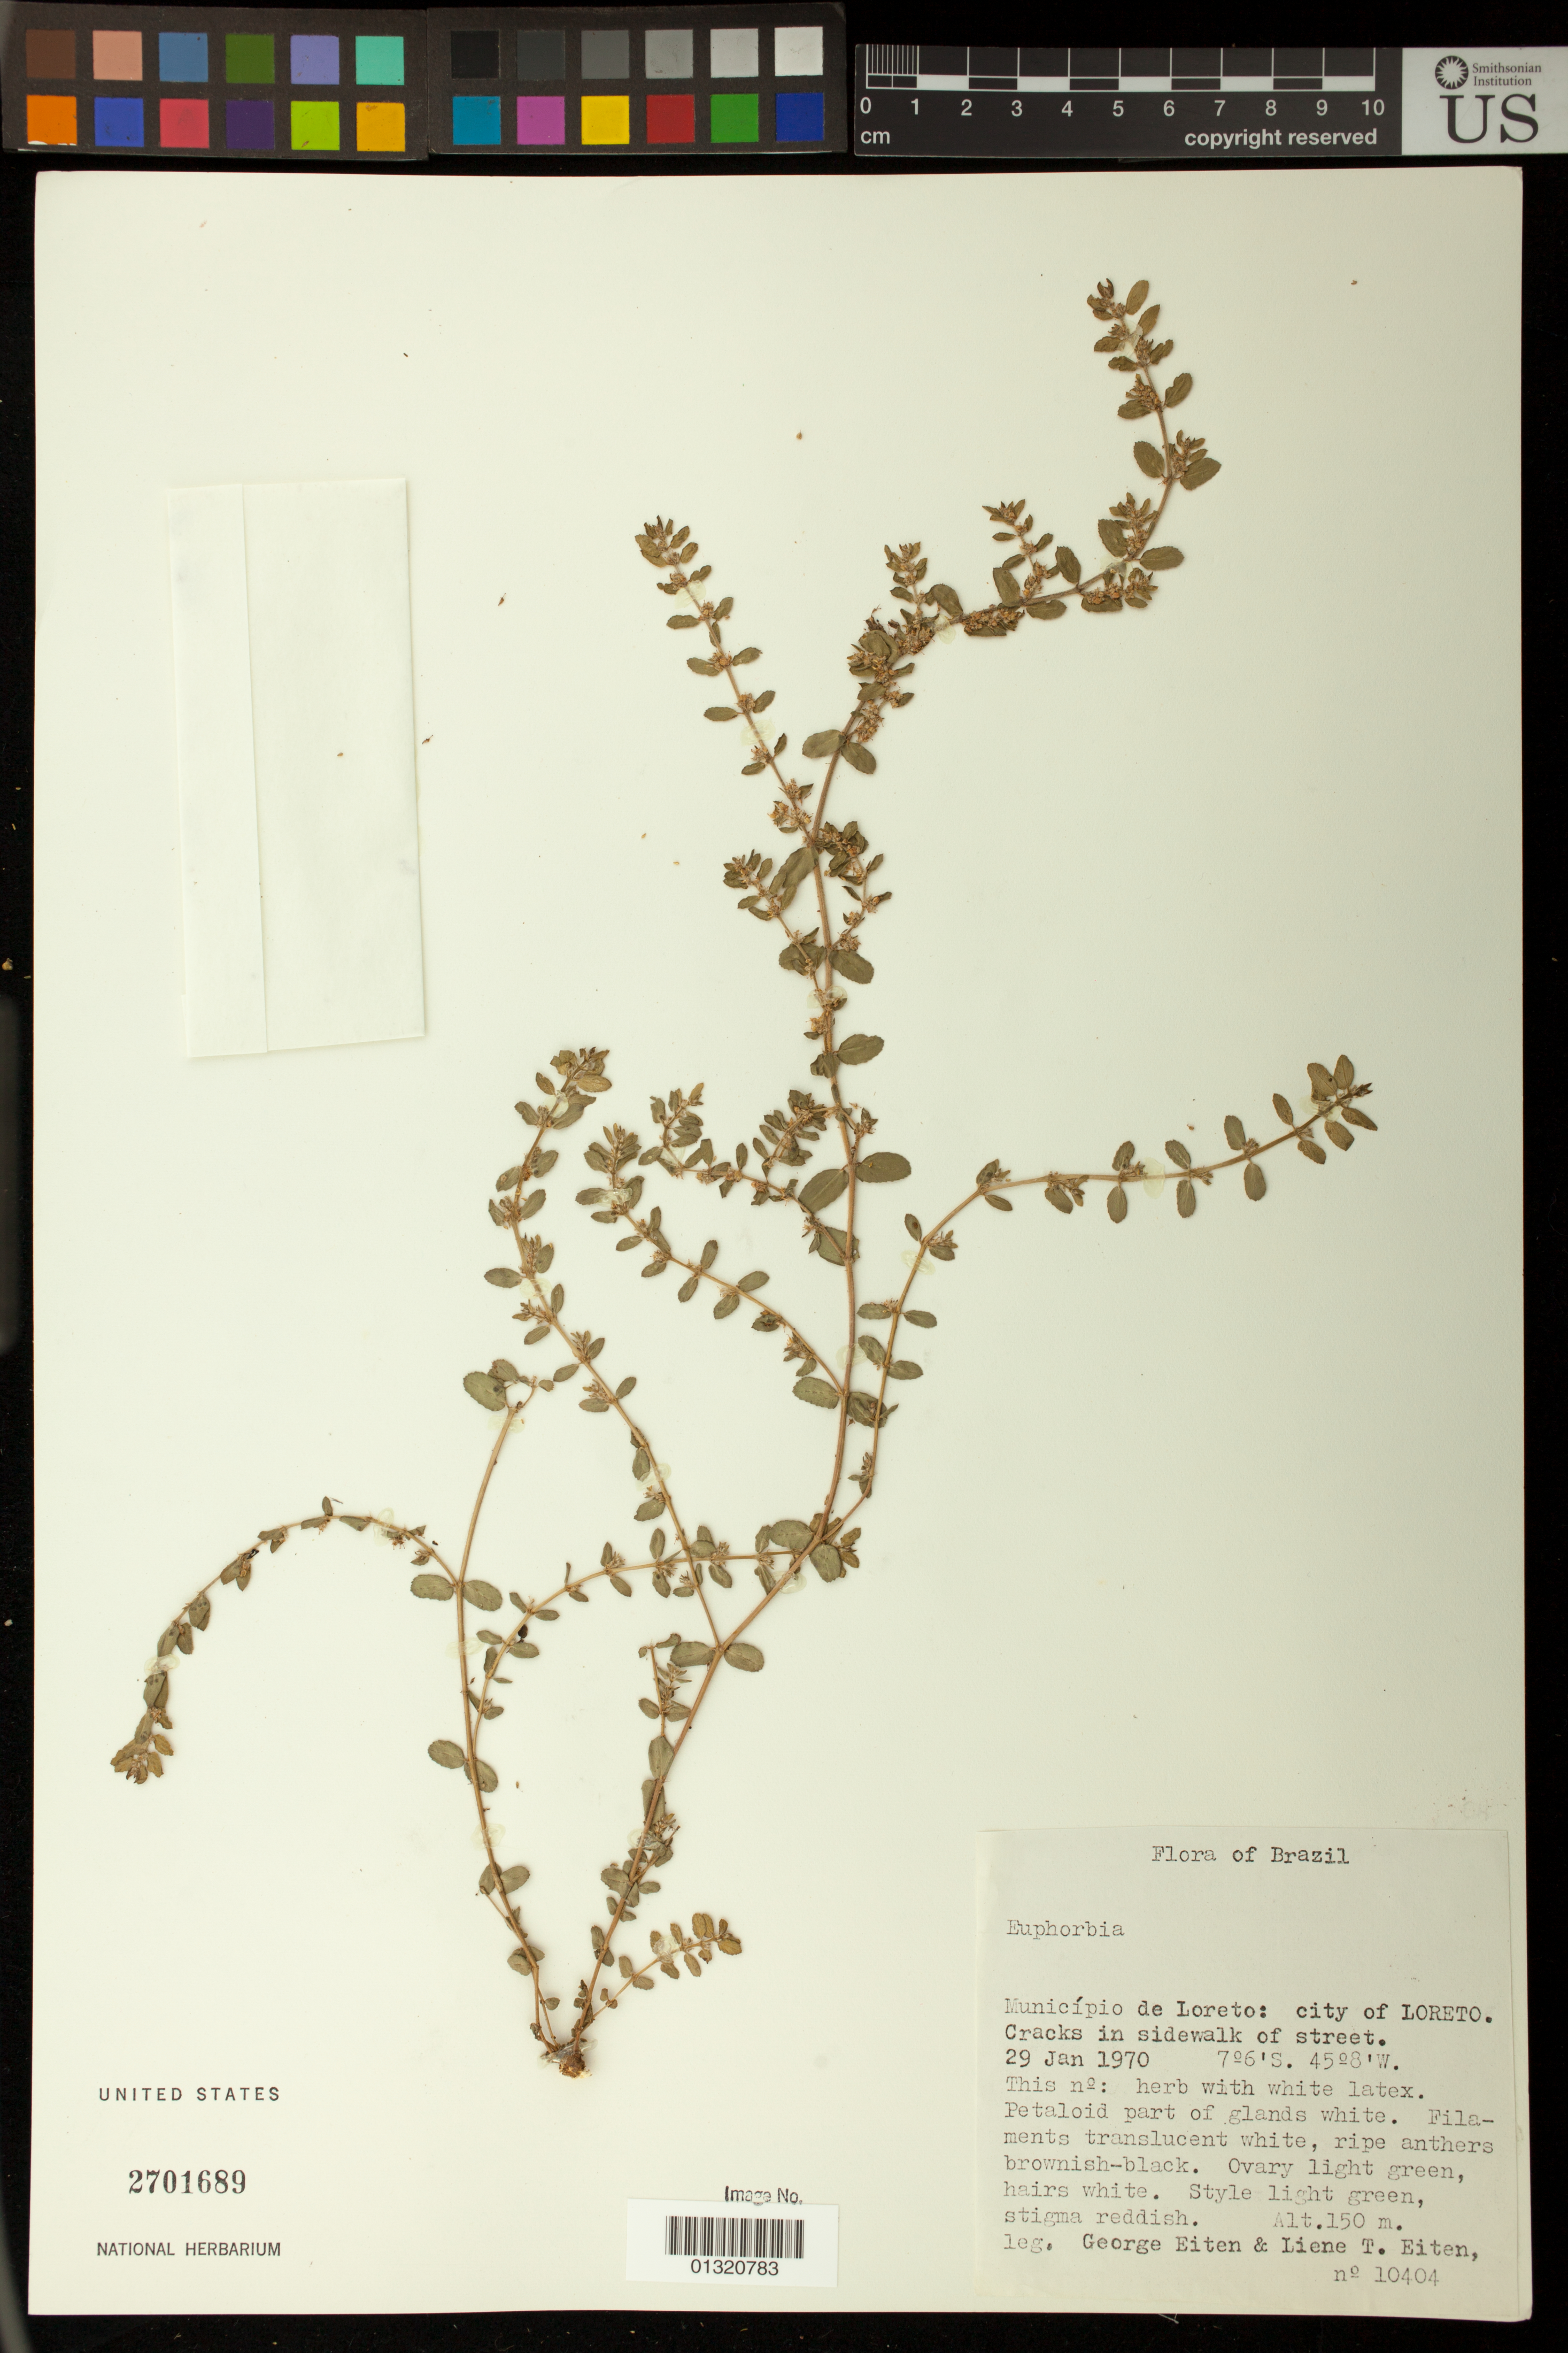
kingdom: Plantae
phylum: Tracheophyta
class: Magnoliopsida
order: Malpighiales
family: Euphorbiaceae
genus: Euphorbia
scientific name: Euphorbia sp.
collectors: G. Eiten & L. T. Eiten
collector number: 10404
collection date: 1970-01-29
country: Brazil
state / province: Maranhão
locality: Municipio de Loreto: City of Loreto. Cracks in sidewalk of street.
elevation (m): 150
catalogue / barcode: US 2701689